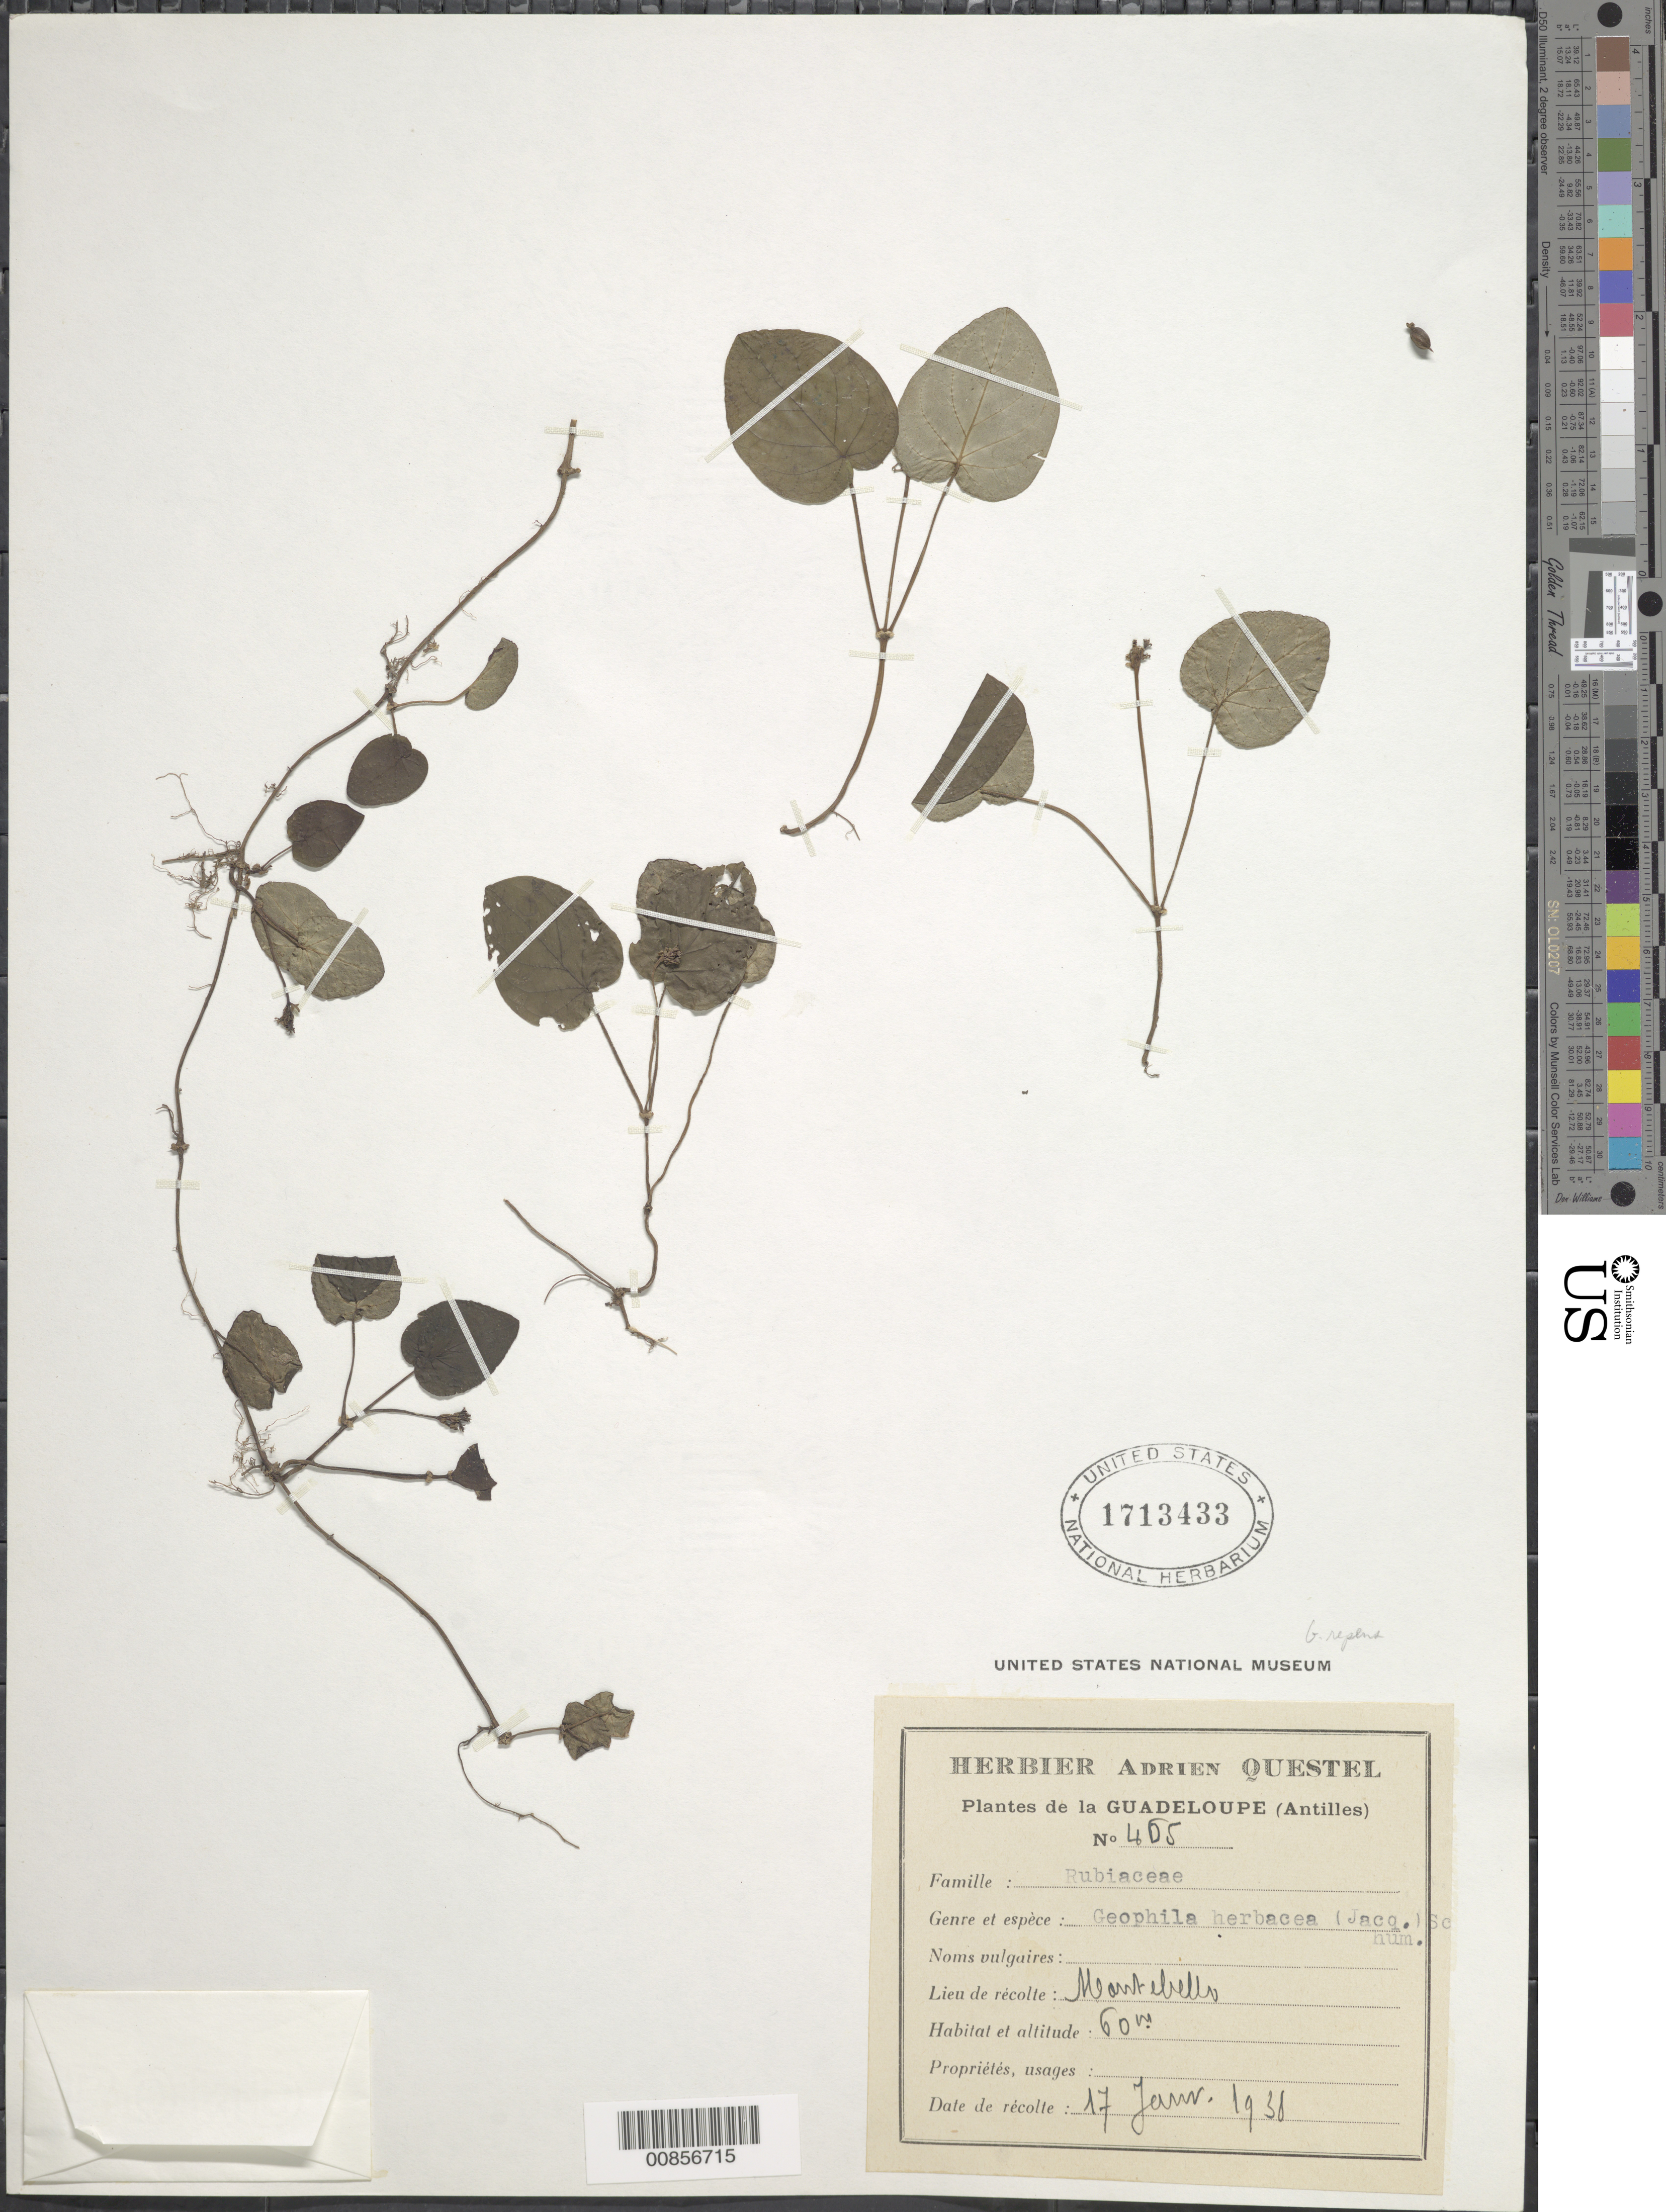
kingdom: Plantae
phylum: Tracheophyta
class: Magnoliopsida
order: Gentianales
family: Rubiaceae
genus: Geophila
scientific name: Geophila repens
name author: (L.) I.M. Johnst.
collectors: A. Questel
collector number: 465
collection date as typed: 17 Jan 1938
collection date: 1938-01-17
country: Guadeloupe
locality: Mont Ebello (so?)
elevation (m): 60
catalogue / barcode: US 1713433